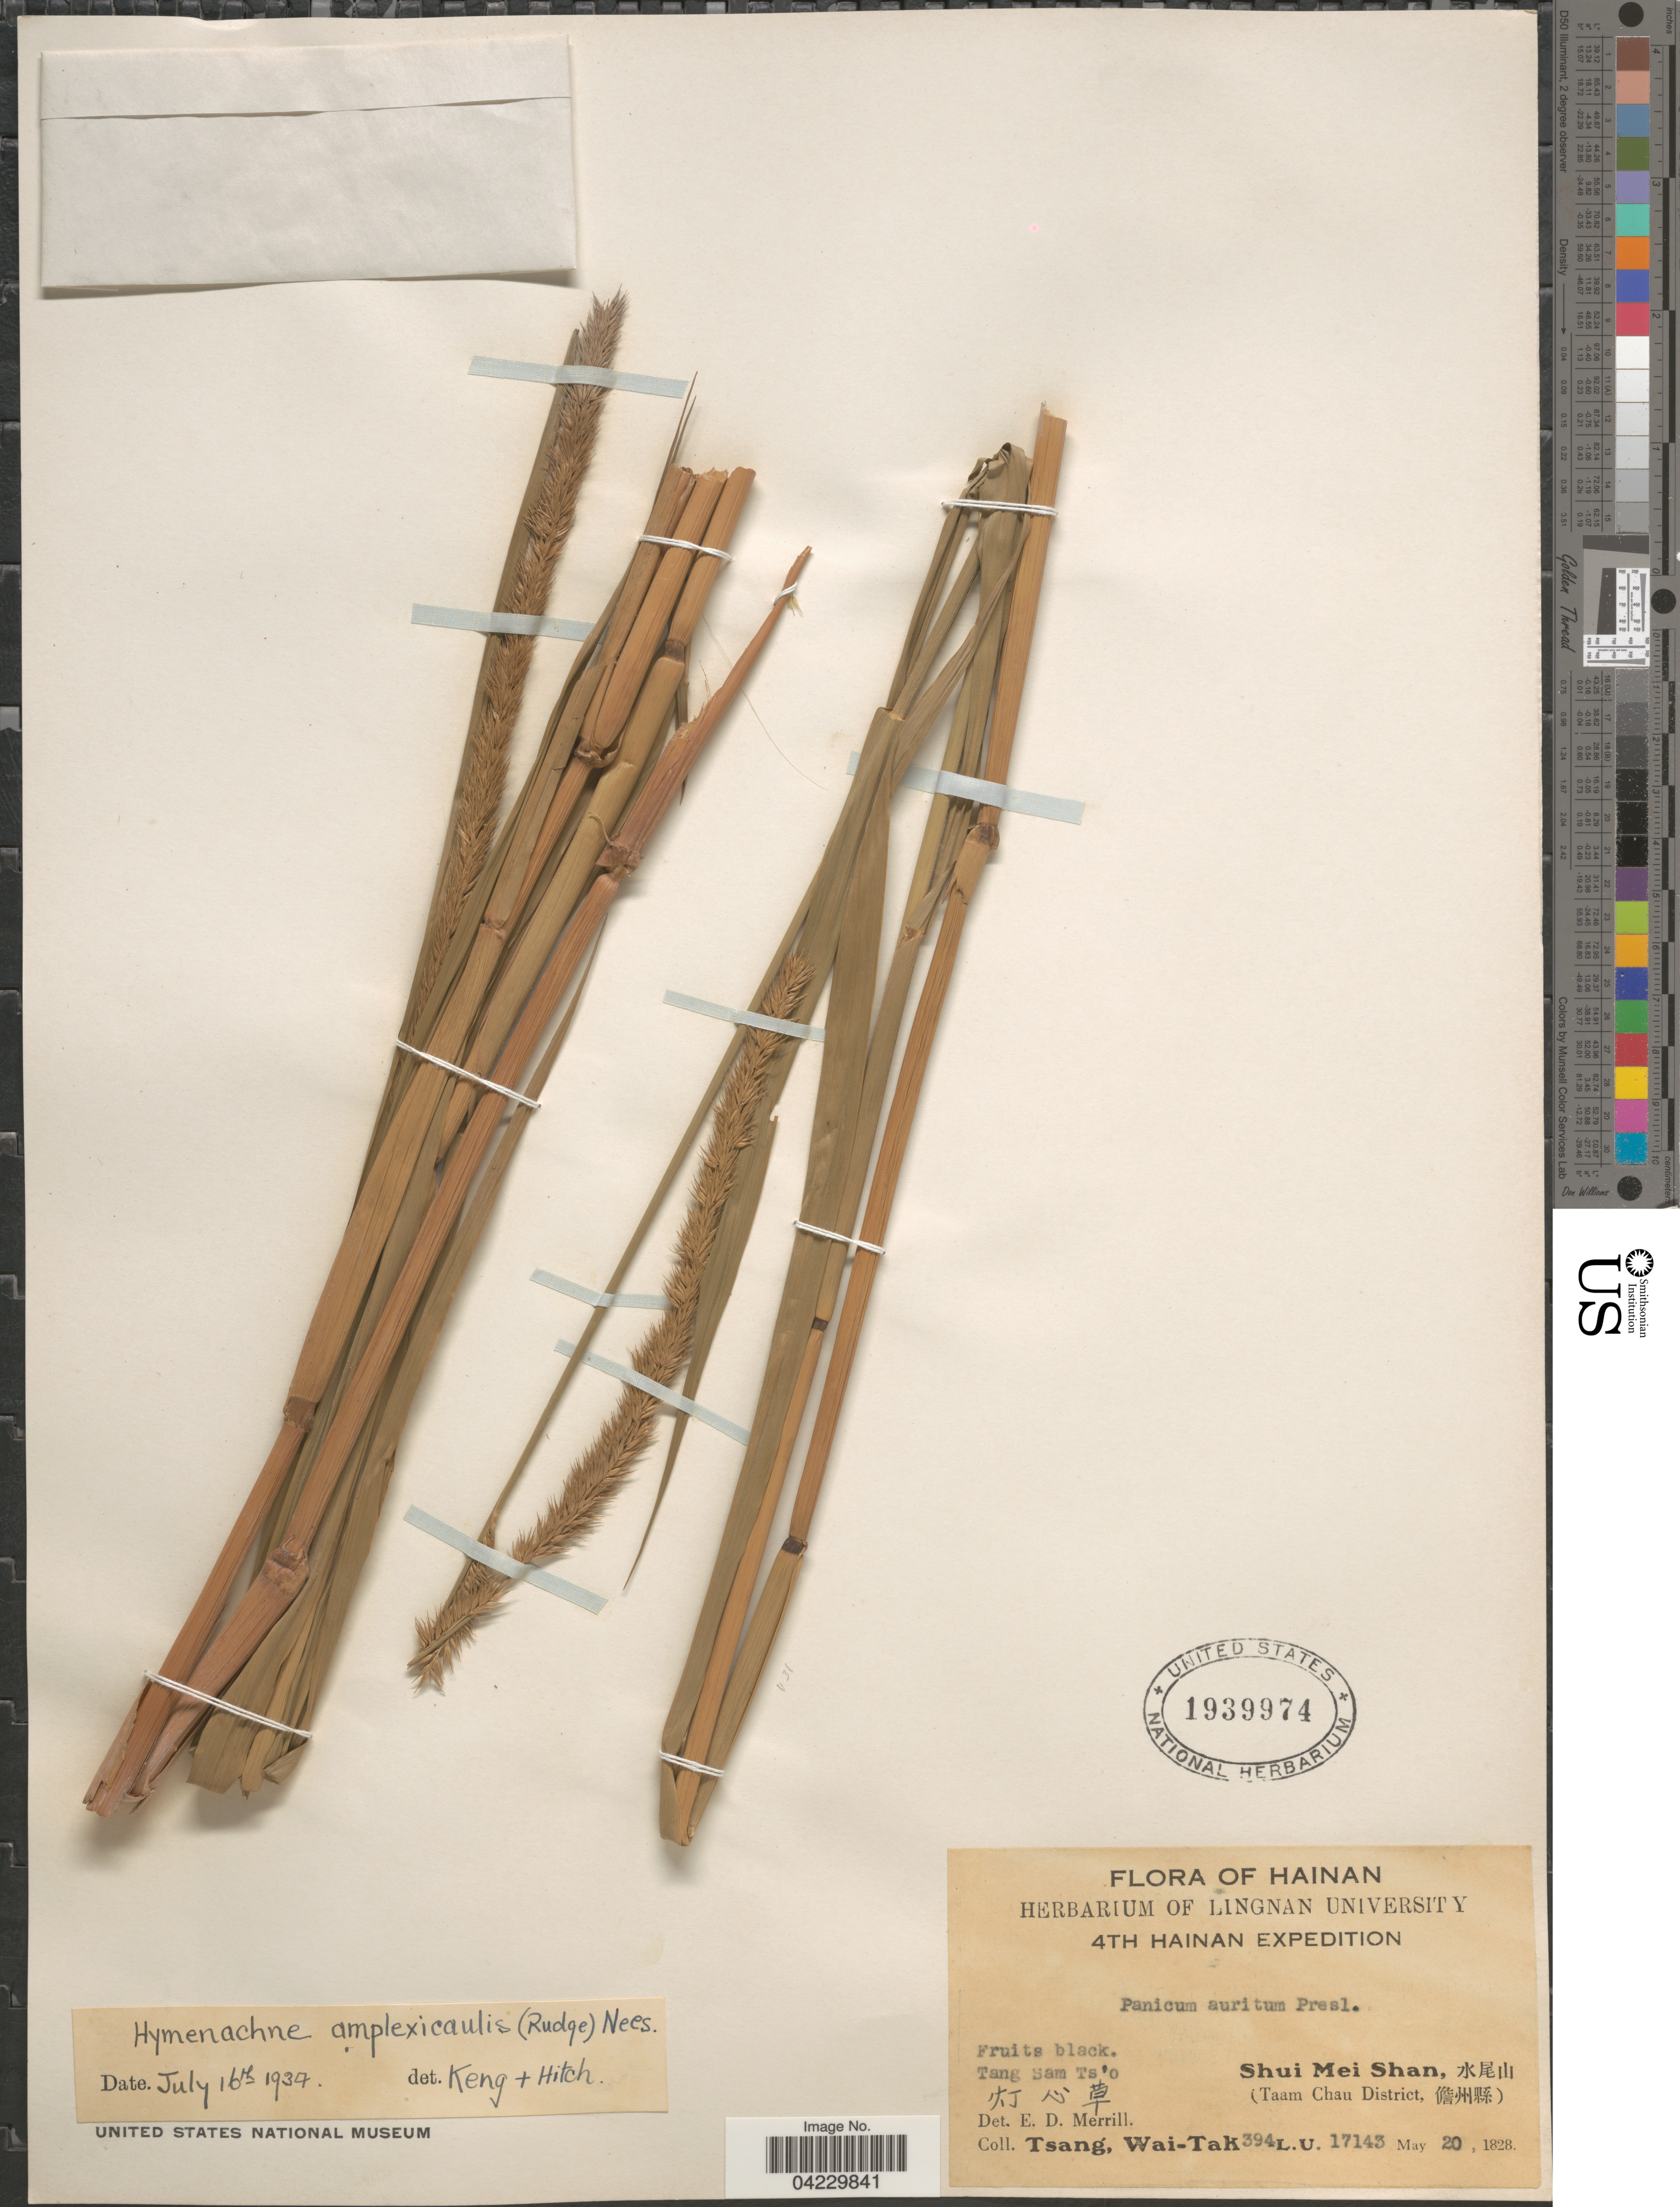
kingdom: Plantae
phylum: Tracheophyta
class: Liliopsida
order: Poales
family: Poaceae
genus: Hymenachne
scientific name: Hymenachne amplexicaulis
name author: (Rudge) Nees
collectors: W. T. Tsang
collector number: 394L.U.17143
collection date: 1828-05-20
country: China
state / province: Hainan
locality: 4th Hainan Expedition. Tang Sam Ts'o. Shui Mei Shan, X. (Taam Chau District, X).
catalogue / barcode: US 1939974